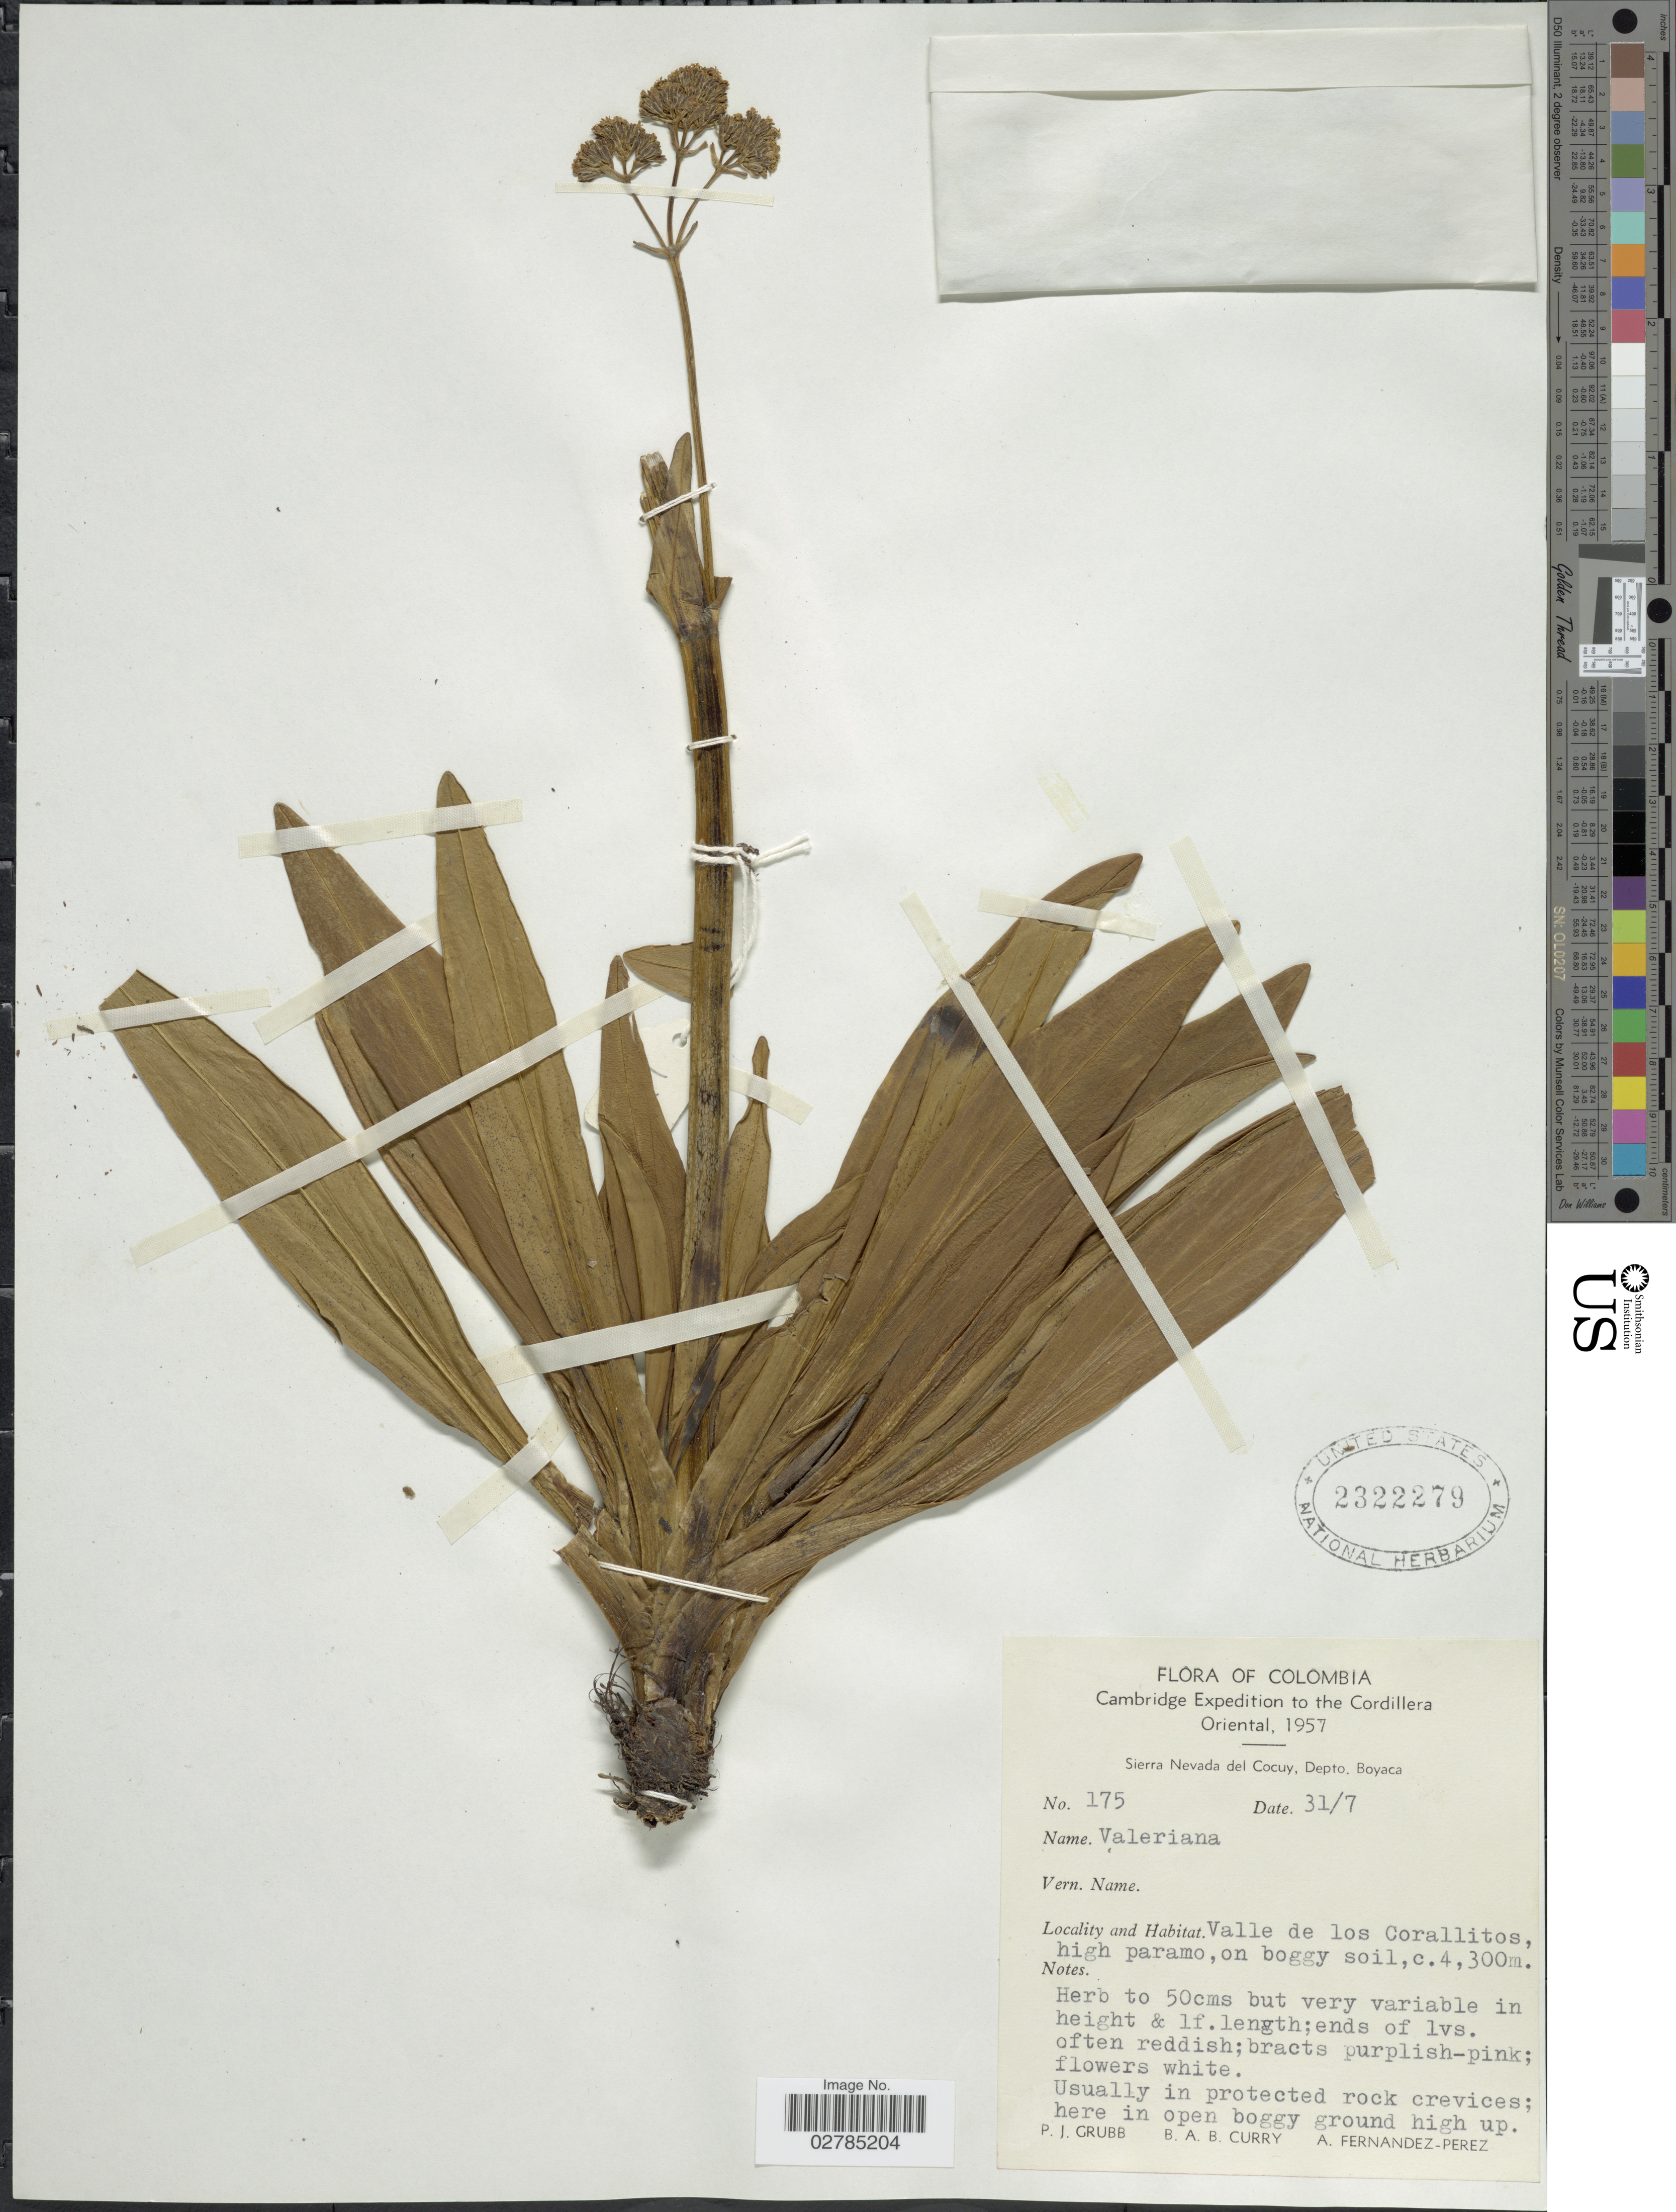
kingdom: Plantae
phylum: Tracheophyta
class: Magnoliopsida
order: Dipsacales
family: Caprifoliaceae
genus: Valeriana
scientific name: Valeriana plantaginea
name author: Kunth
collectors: P. J. Grubb, B. Curry & A. Fernández-Pérez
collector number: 175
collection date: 1957-07-31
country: Colombia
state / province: Boyacá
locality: Sierra Nevada del Cocuy, Depto. Boyaca. Valle de los Corallitos.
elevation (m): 4300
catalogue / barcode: US 2322279